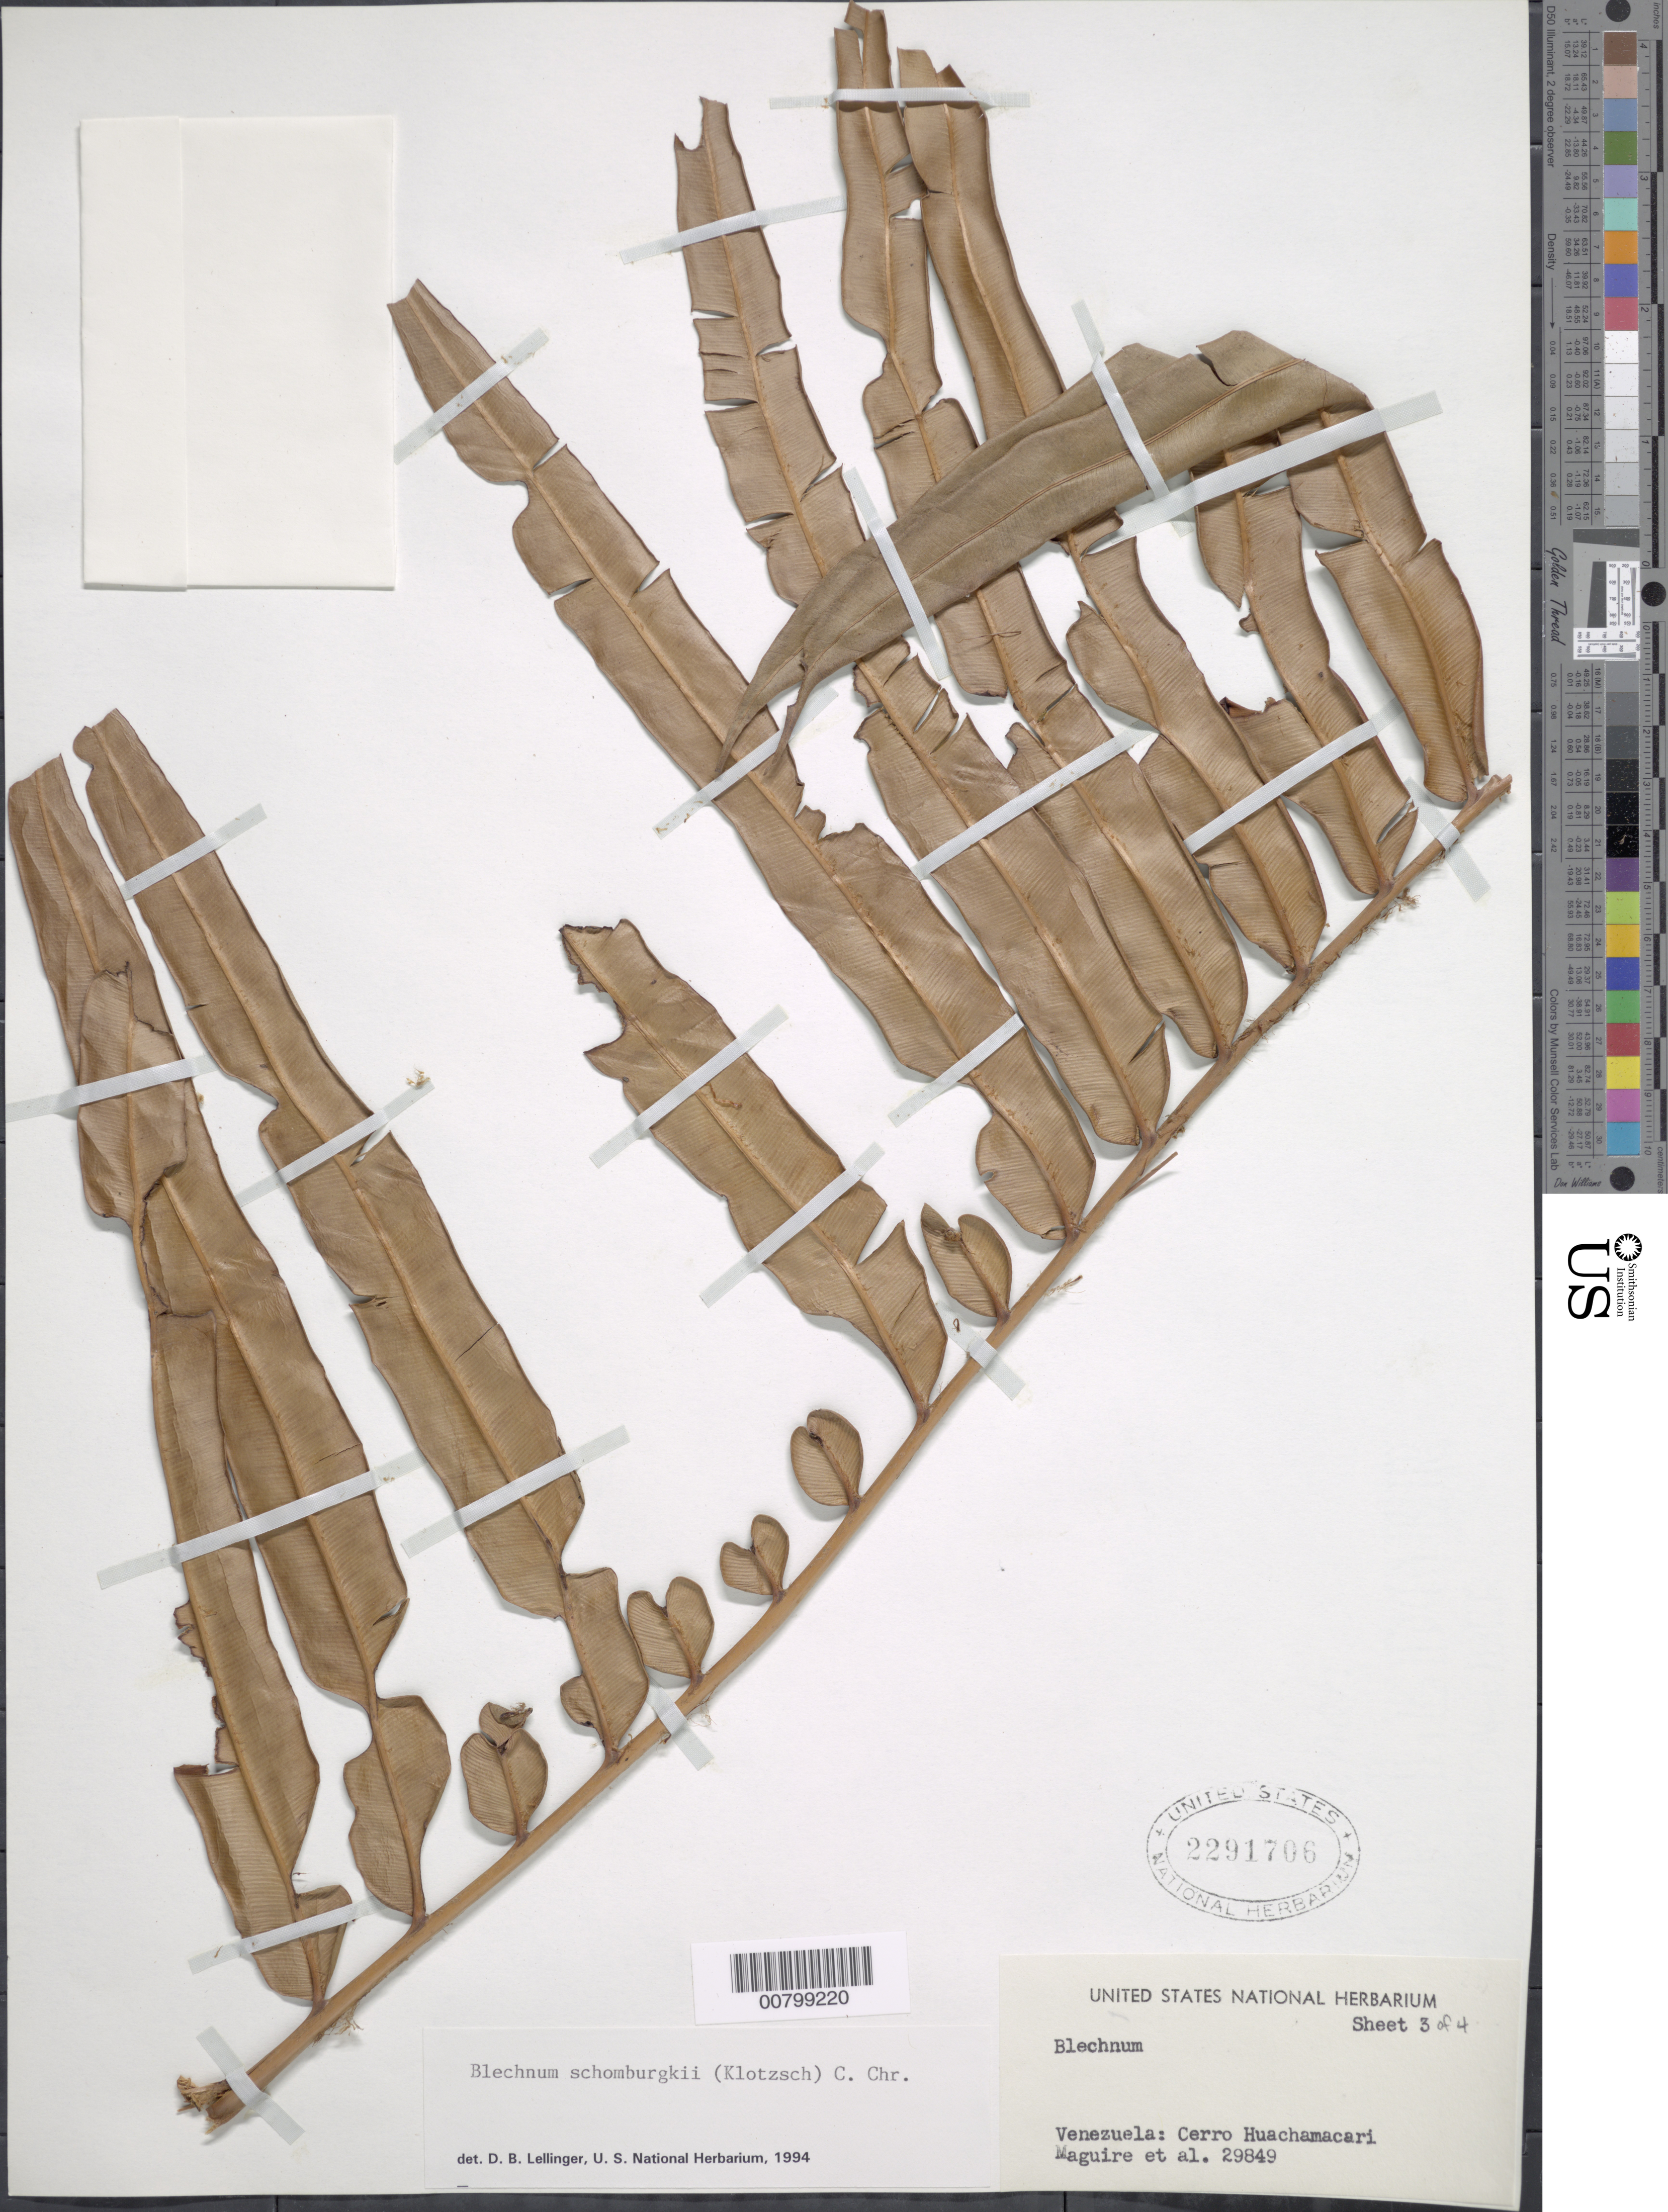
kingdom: Plantae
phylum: Tracheophyta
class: Polypodiopsida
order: Polypodiales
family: Blechnaceae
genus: Blechnum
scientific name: Blechnum schomburgkii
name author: (Klotzsch) C. Chr.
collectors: Maguire, -- & et al.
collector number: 29849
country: Venezuela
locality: Cerro Huachamacari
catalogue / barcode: US 2291706